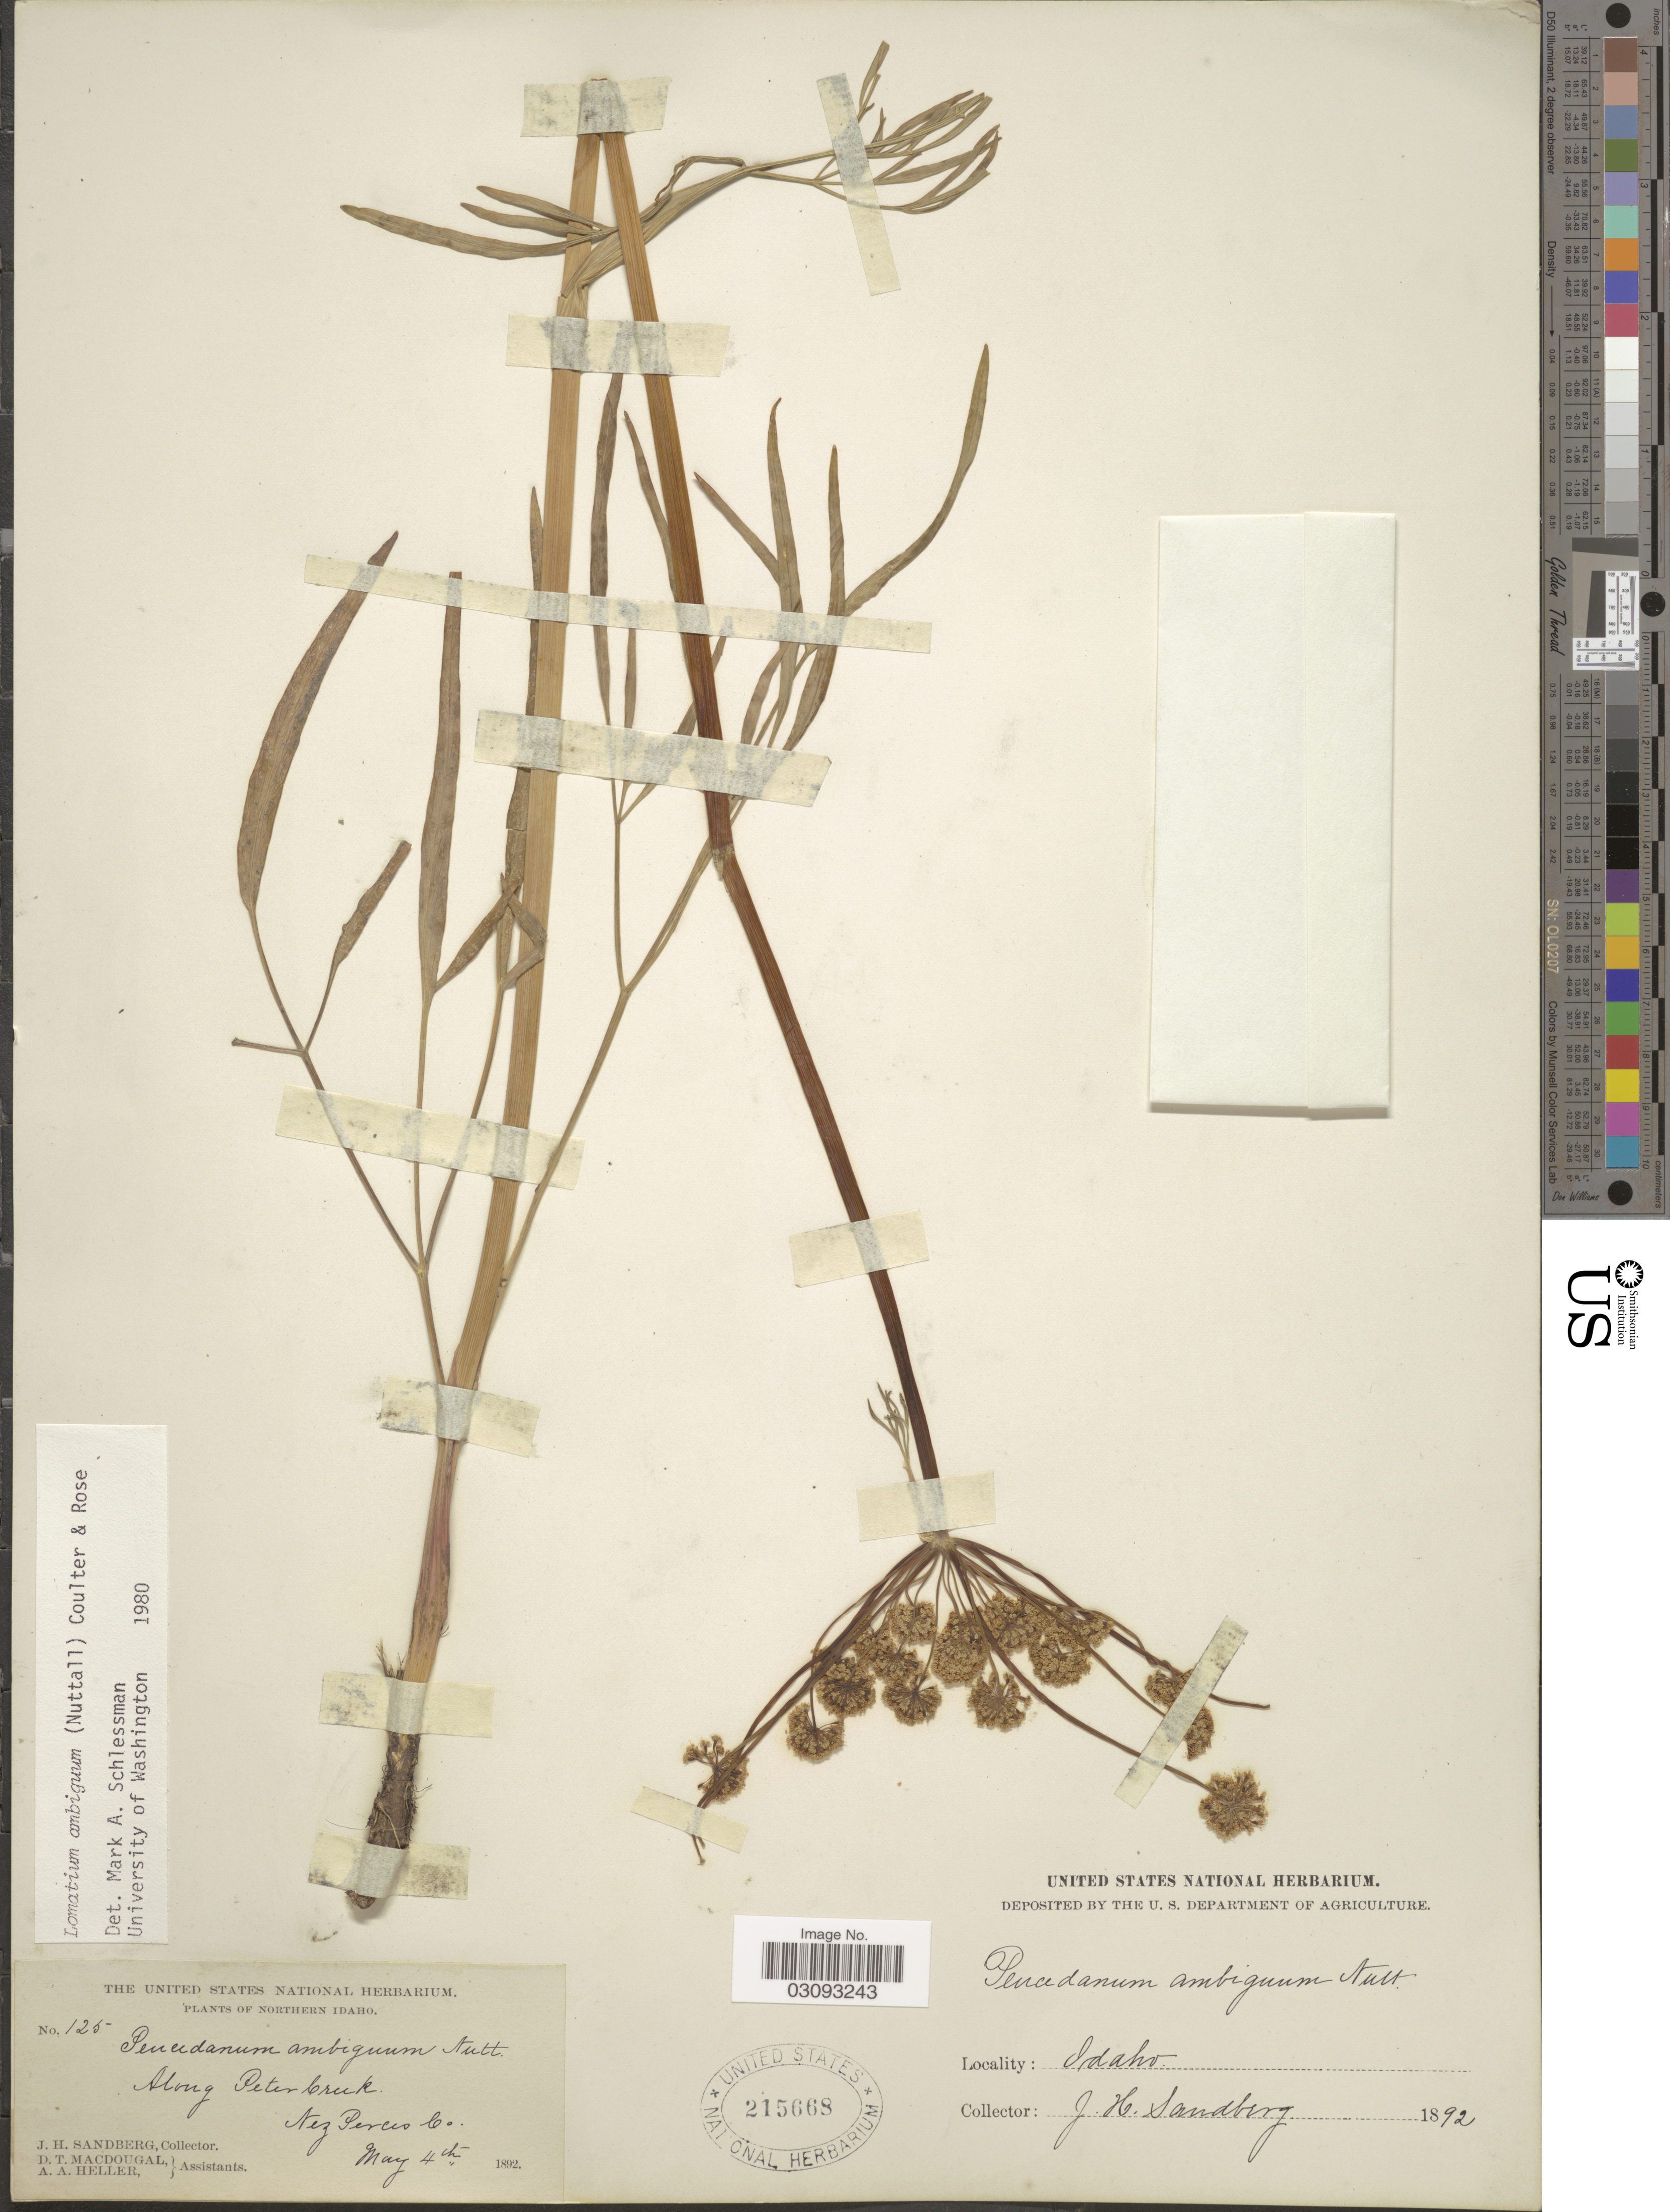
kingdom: Plantae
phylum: Tracheophyta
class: Magnoliopsida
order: Apiales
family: Apiaceae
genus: Lomatium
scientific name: Lomatium ambiguum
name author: (Nutt.) Coult. & Rose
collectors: J. H. Sandberg, D. T. MacDougal & A. A. Heller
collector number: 125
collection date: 1892-05-04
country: United States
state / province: Idaho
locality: Northern Idaho. Along Peter Creek. Nez Perces Co.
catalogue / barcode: US 215668